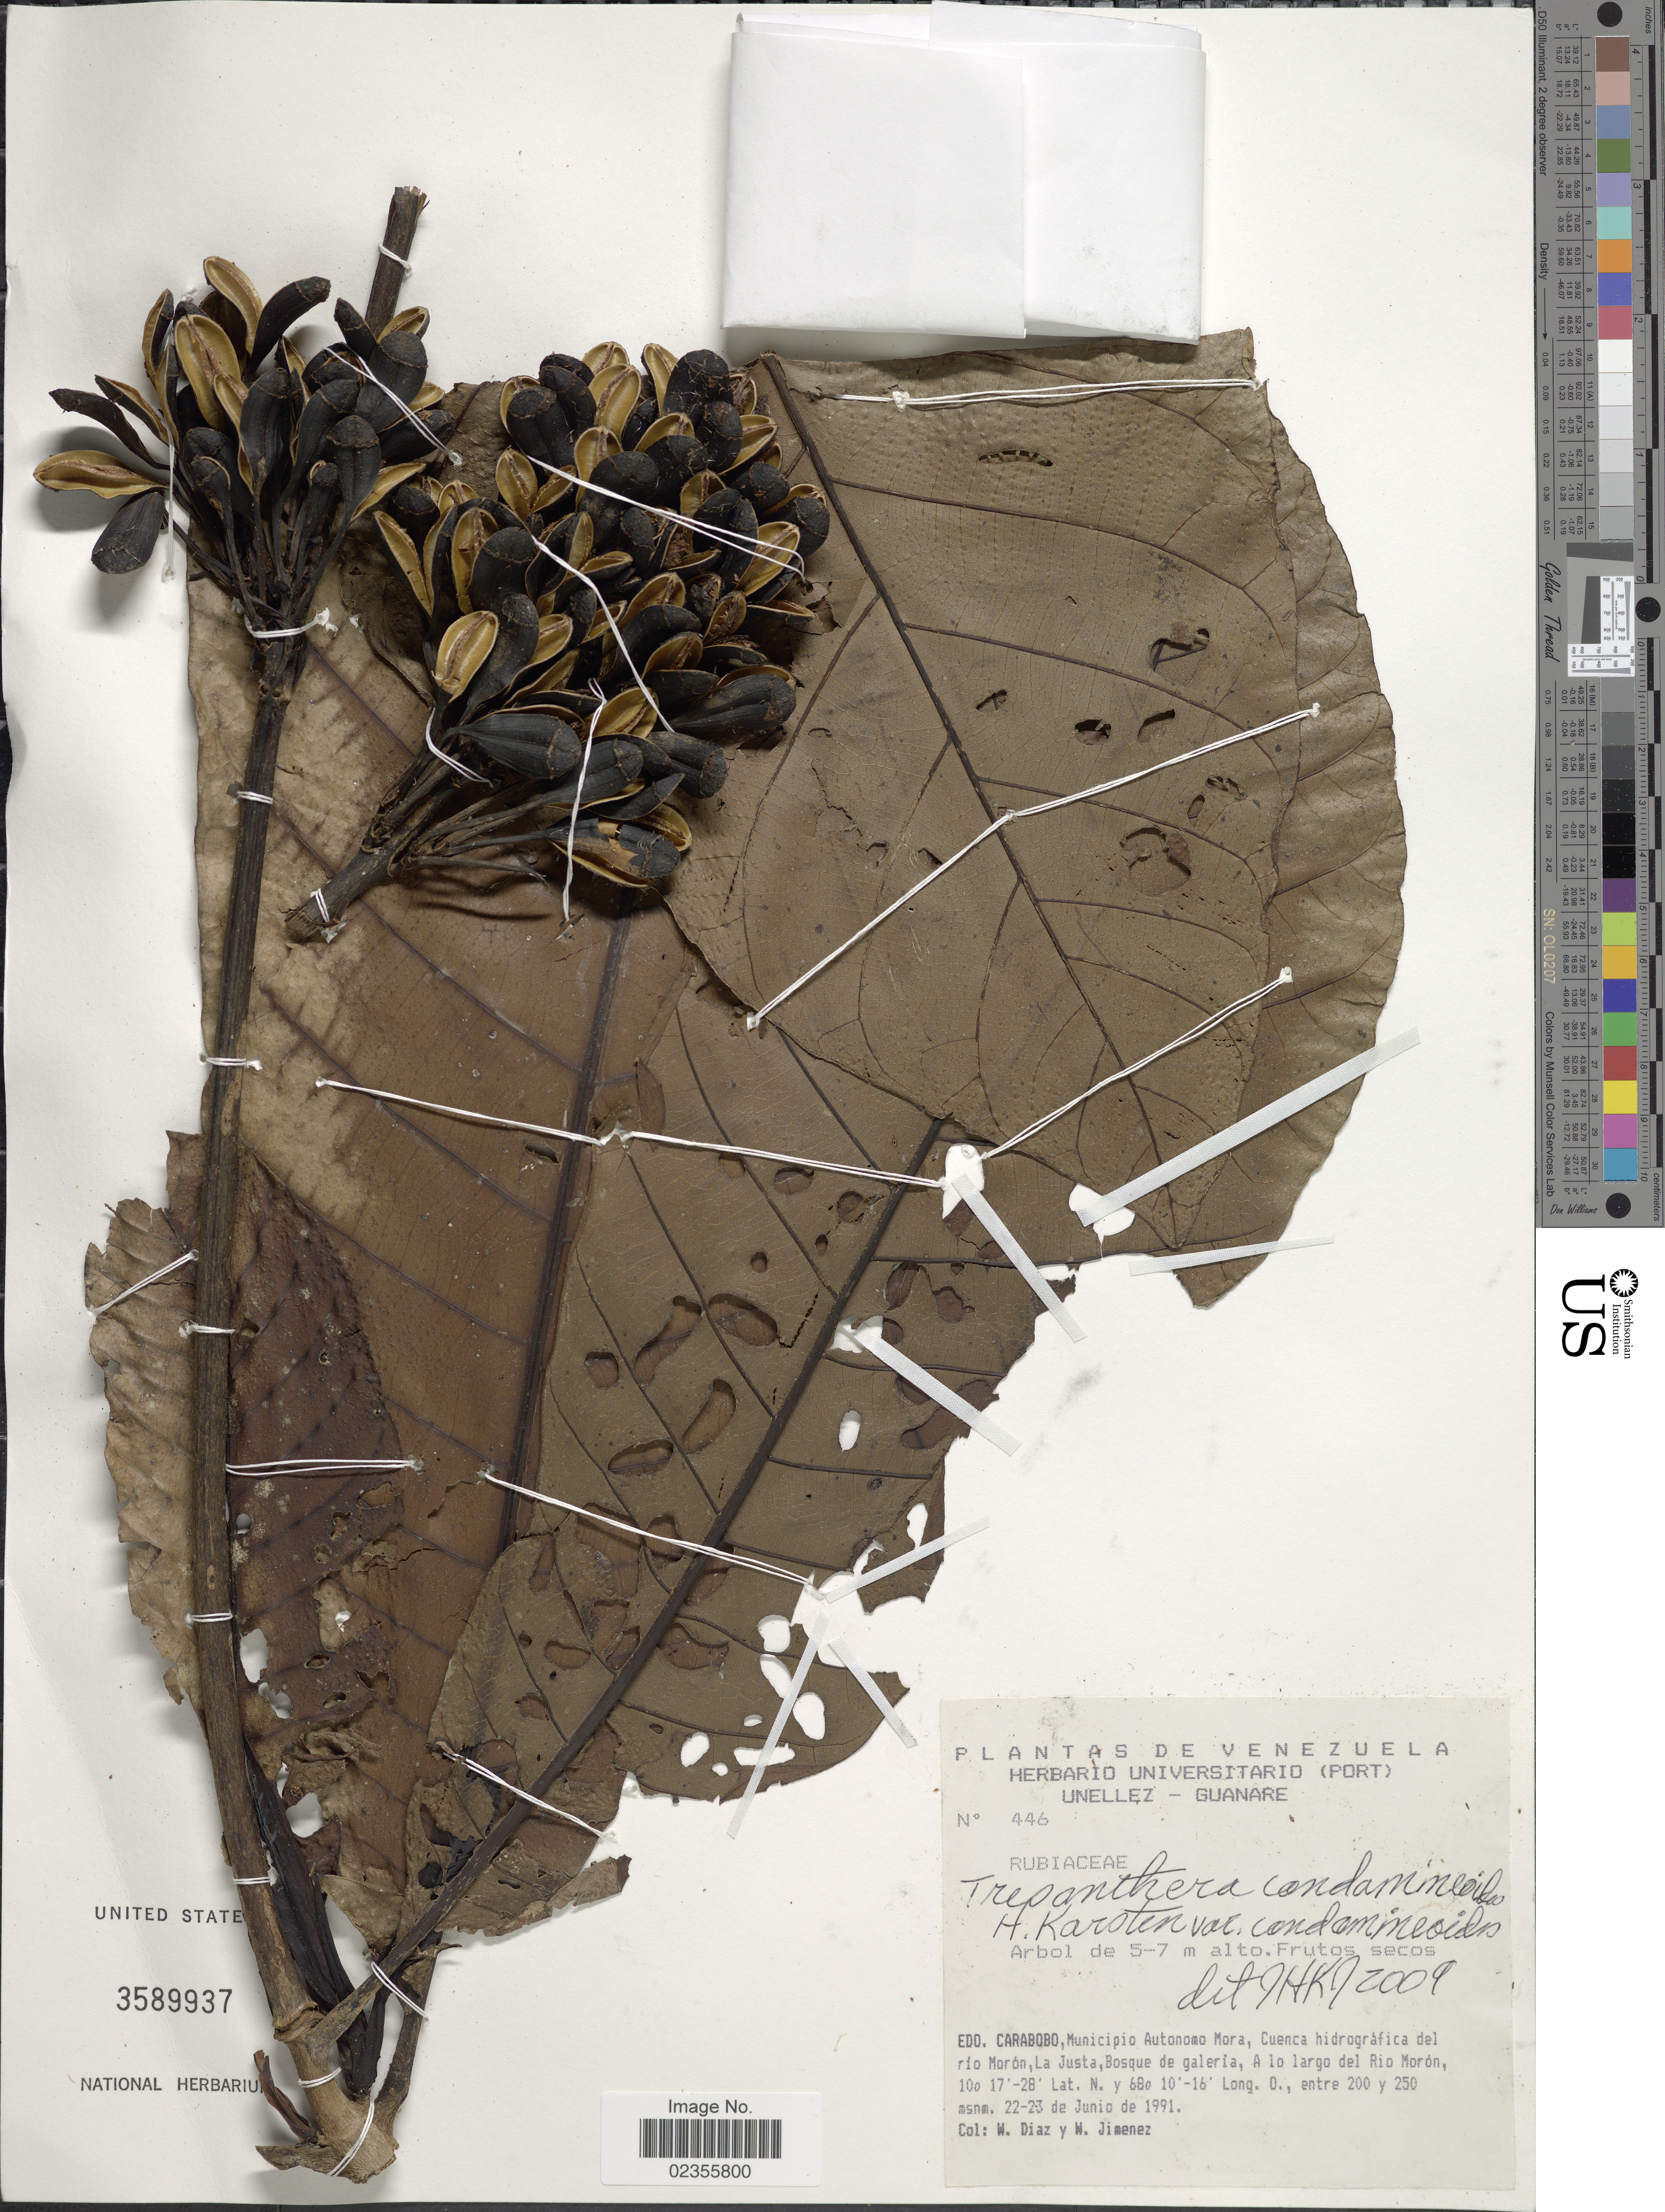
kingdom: Plantae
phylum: Tracheophyta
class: Magnoliopsida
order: Gentianales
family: Rubiaceae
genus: Tresanthera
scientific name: Tresanthera condamineoides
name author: H. Karst.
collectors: W. Díaz P. & W. Jimenez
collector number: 446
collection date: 1991-06-22/1991-06-23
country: Venezuela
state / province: Carabobo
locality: Municipio Autonomo Mora, Cuenca hidrografica del rio Moron, La Justa, Bosque de galeria, a lo largo del Rio Moron.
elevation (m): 200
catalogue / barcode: US 3589937